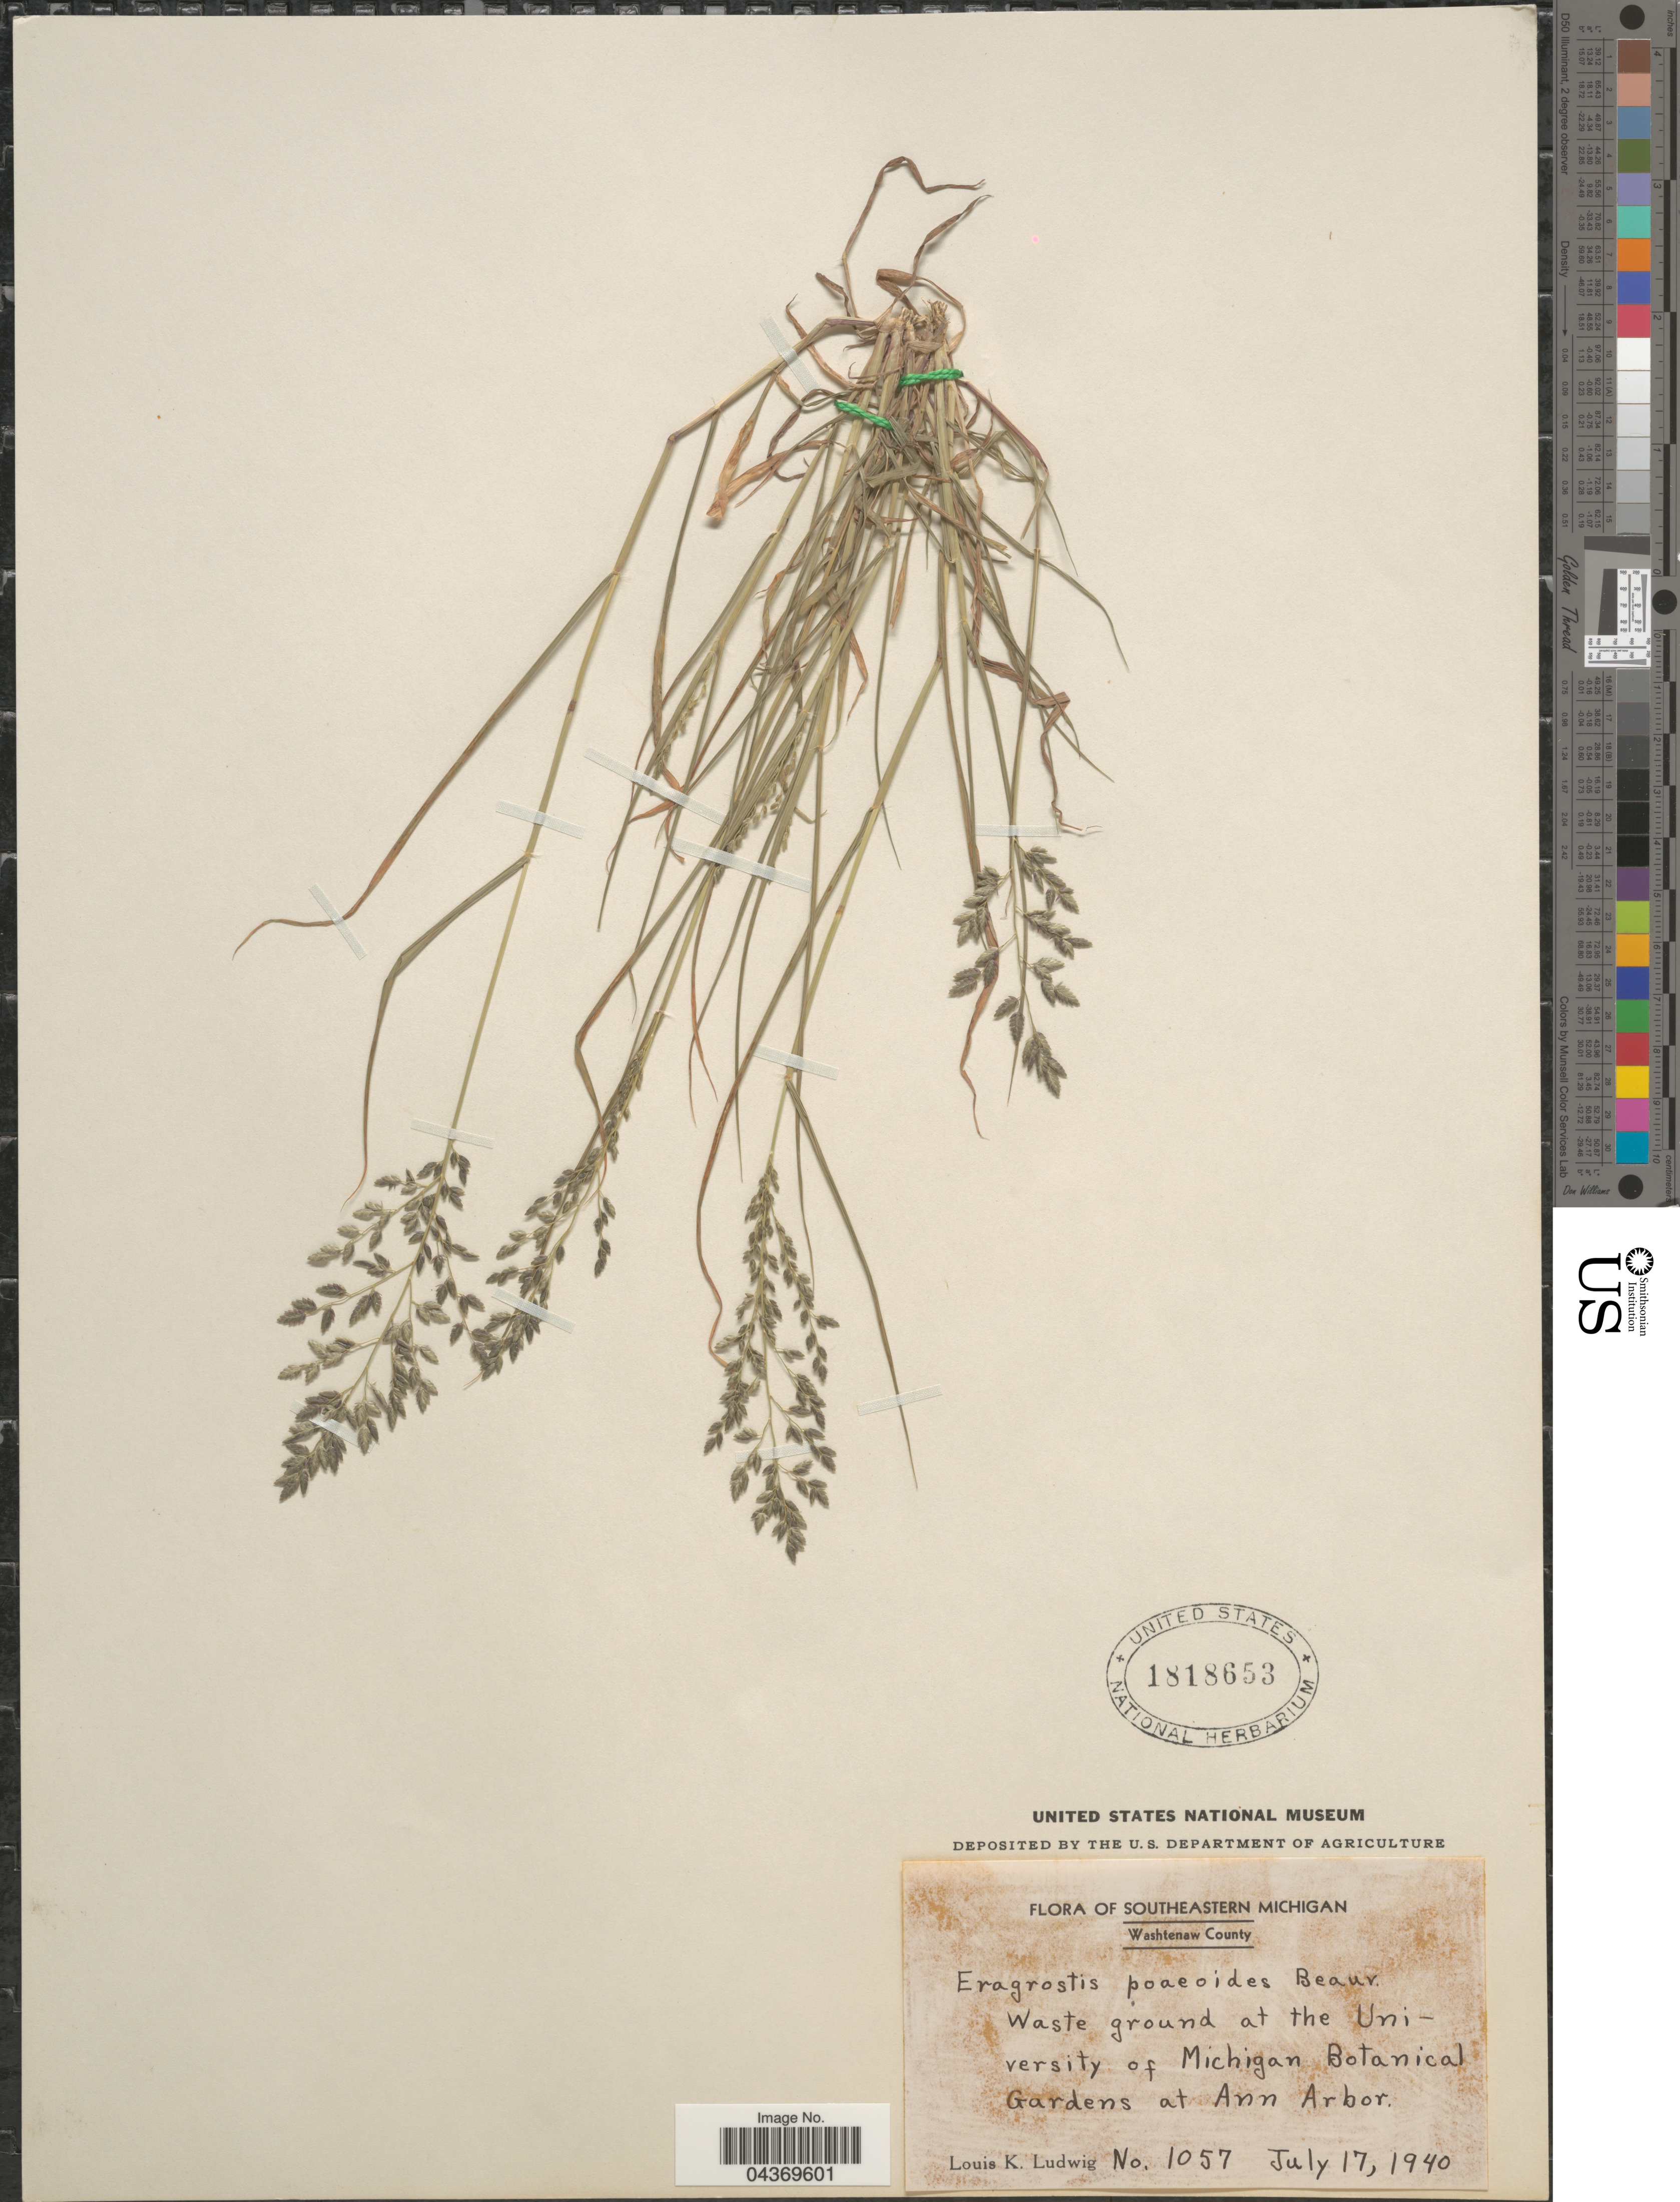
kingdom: Plantae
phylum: Tracheophyta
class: Liliopsida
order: Poales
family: Poaceae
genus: Eragrostis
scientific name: Eragrostis minor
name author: Host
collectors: L. Ludwig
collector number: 1057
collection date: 1940-07-17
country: United States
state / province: Michigan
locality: Southeastern Michigan. Washtenaw County. Waste ground at the University of Michigan Botanical Gardens at Ann Arbor.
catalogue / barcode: US 1818653